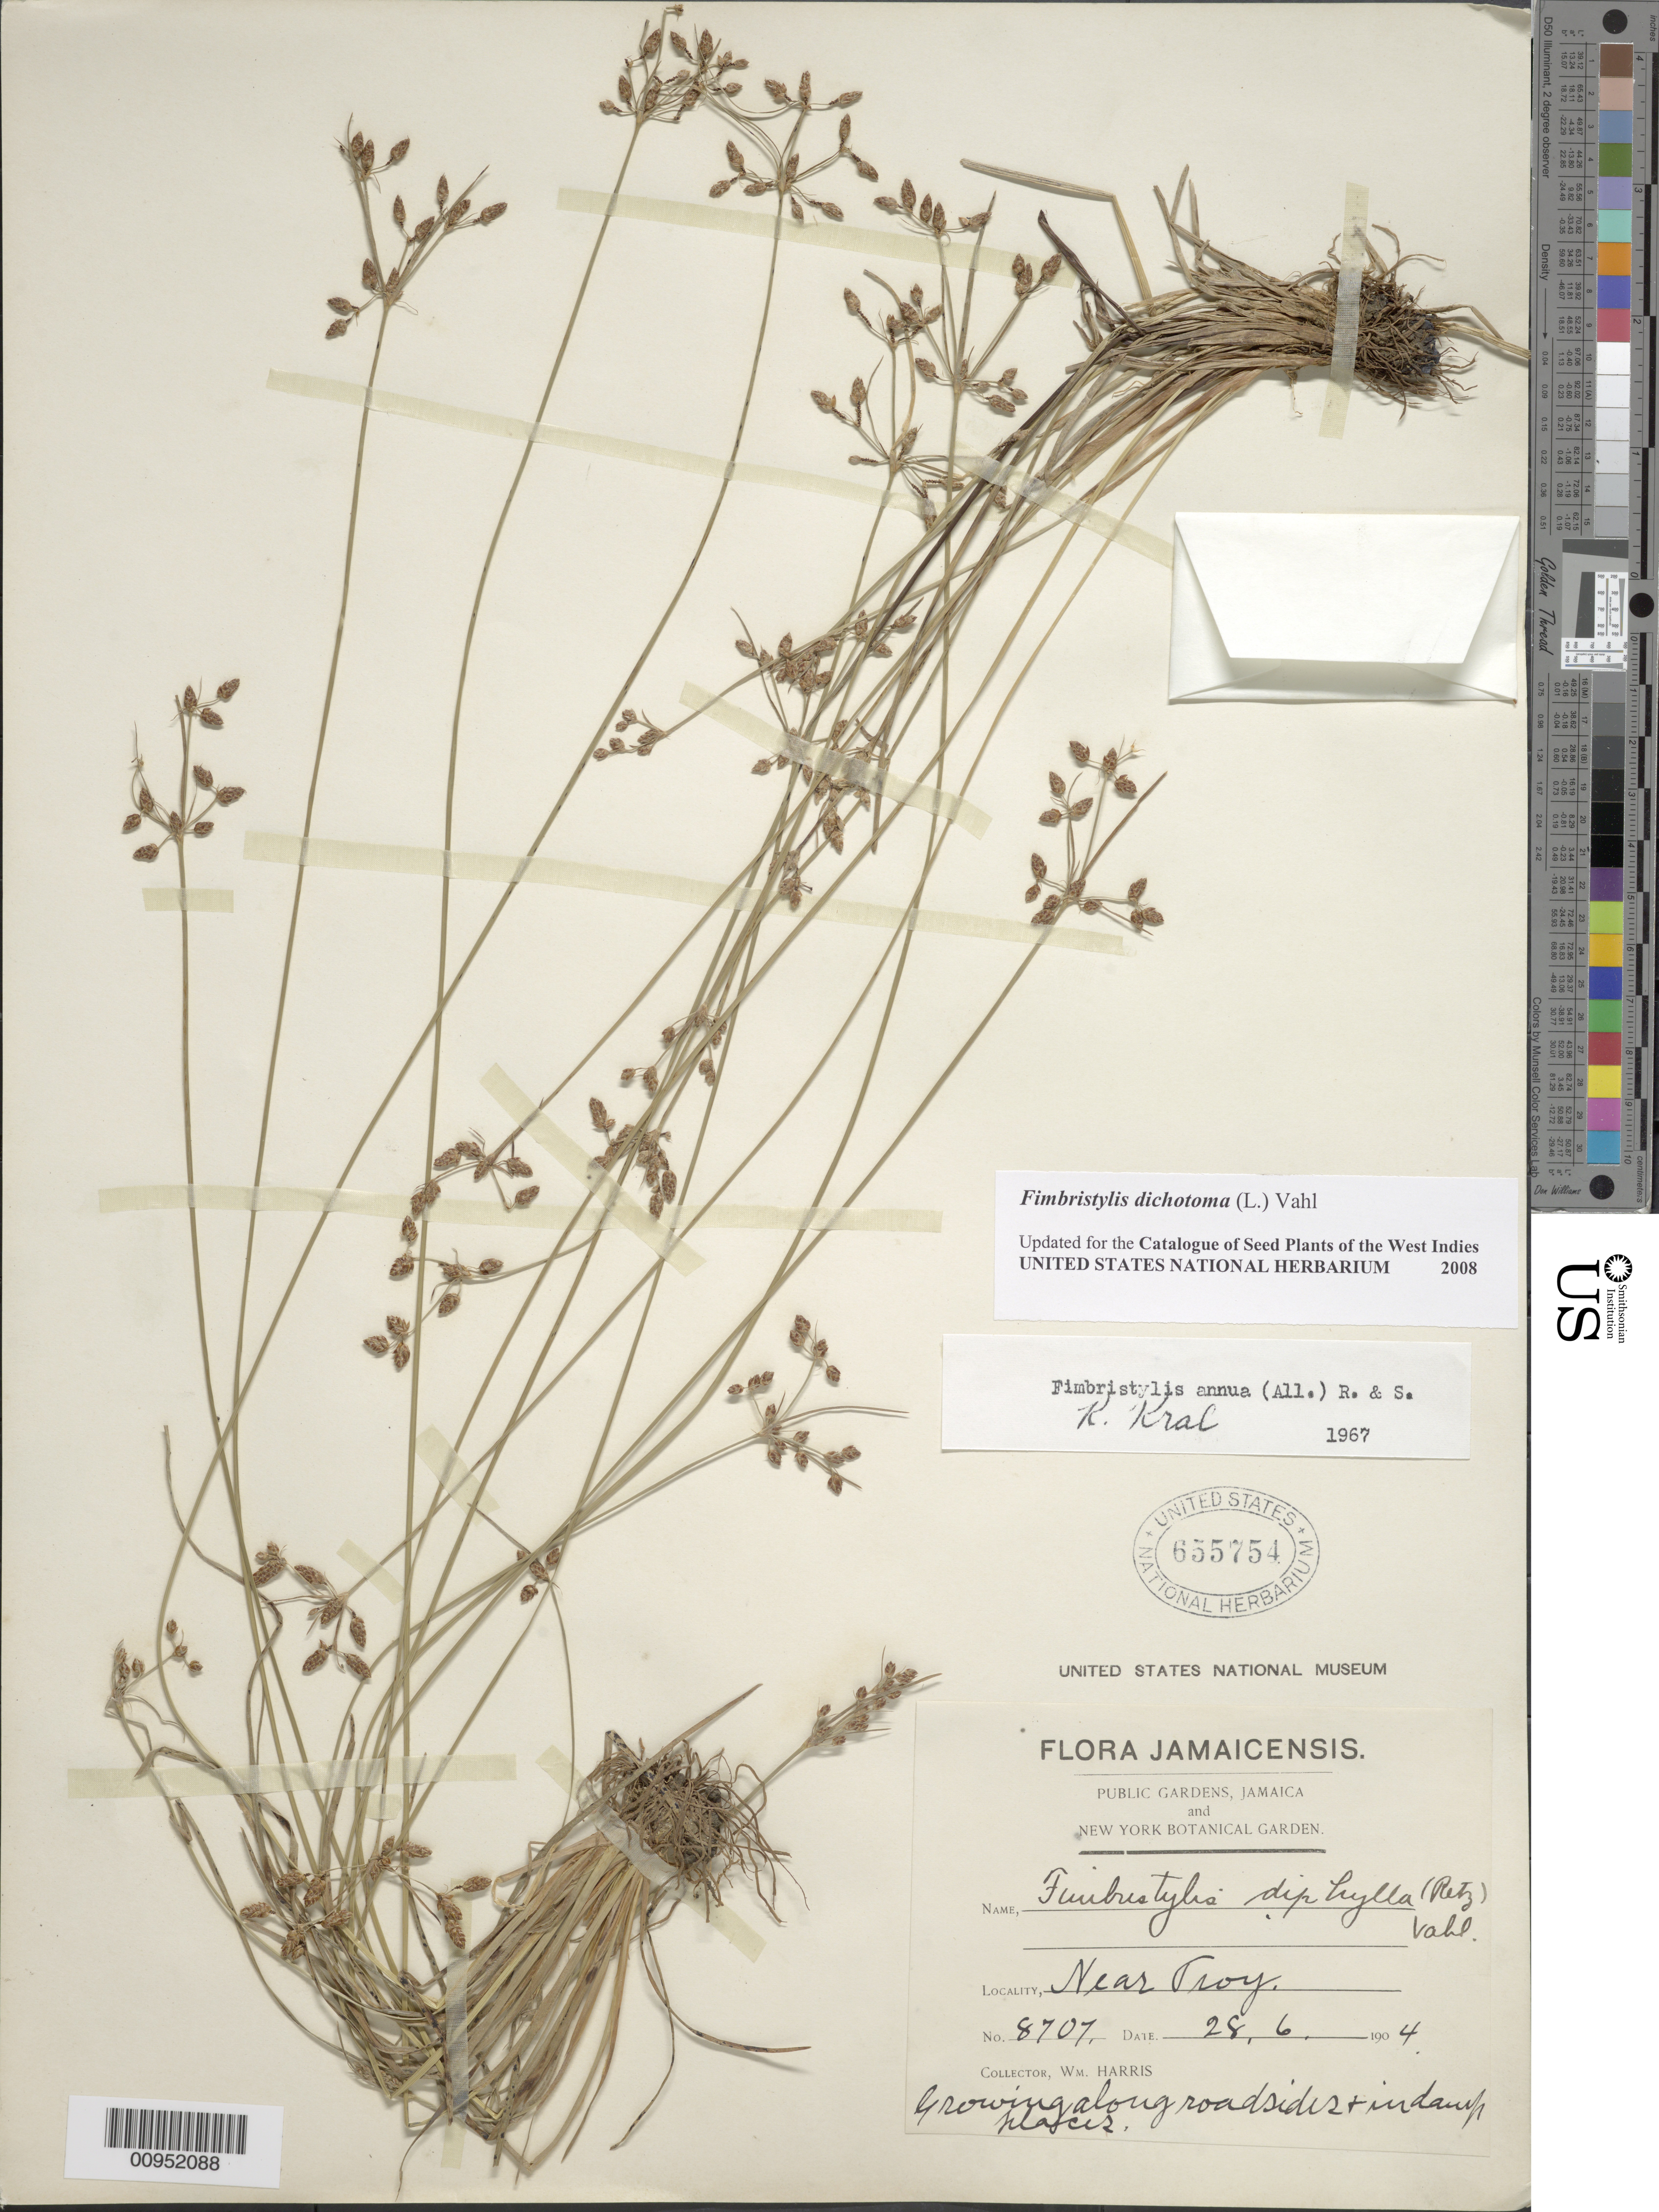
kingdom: Plantae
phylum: Tracheophyta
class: Liliopsida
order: Poales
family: Cyperaceae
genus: Fimbristylis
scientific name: Fimbristylis dichotoma subsp. dichotoma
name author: (L.) Vahl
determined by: Strong, M. T., (US), Smithsonian Institution - National Museum of Natural History (UNITED STATES)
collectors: W. H. Harris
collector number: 8707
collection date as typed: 28 Jun 1904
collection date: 1904-06-28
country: Jamaica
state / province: Trelawny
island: Jamaica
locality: Near Troy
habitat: Growing along roadsides and damp places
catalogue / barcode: US 655754